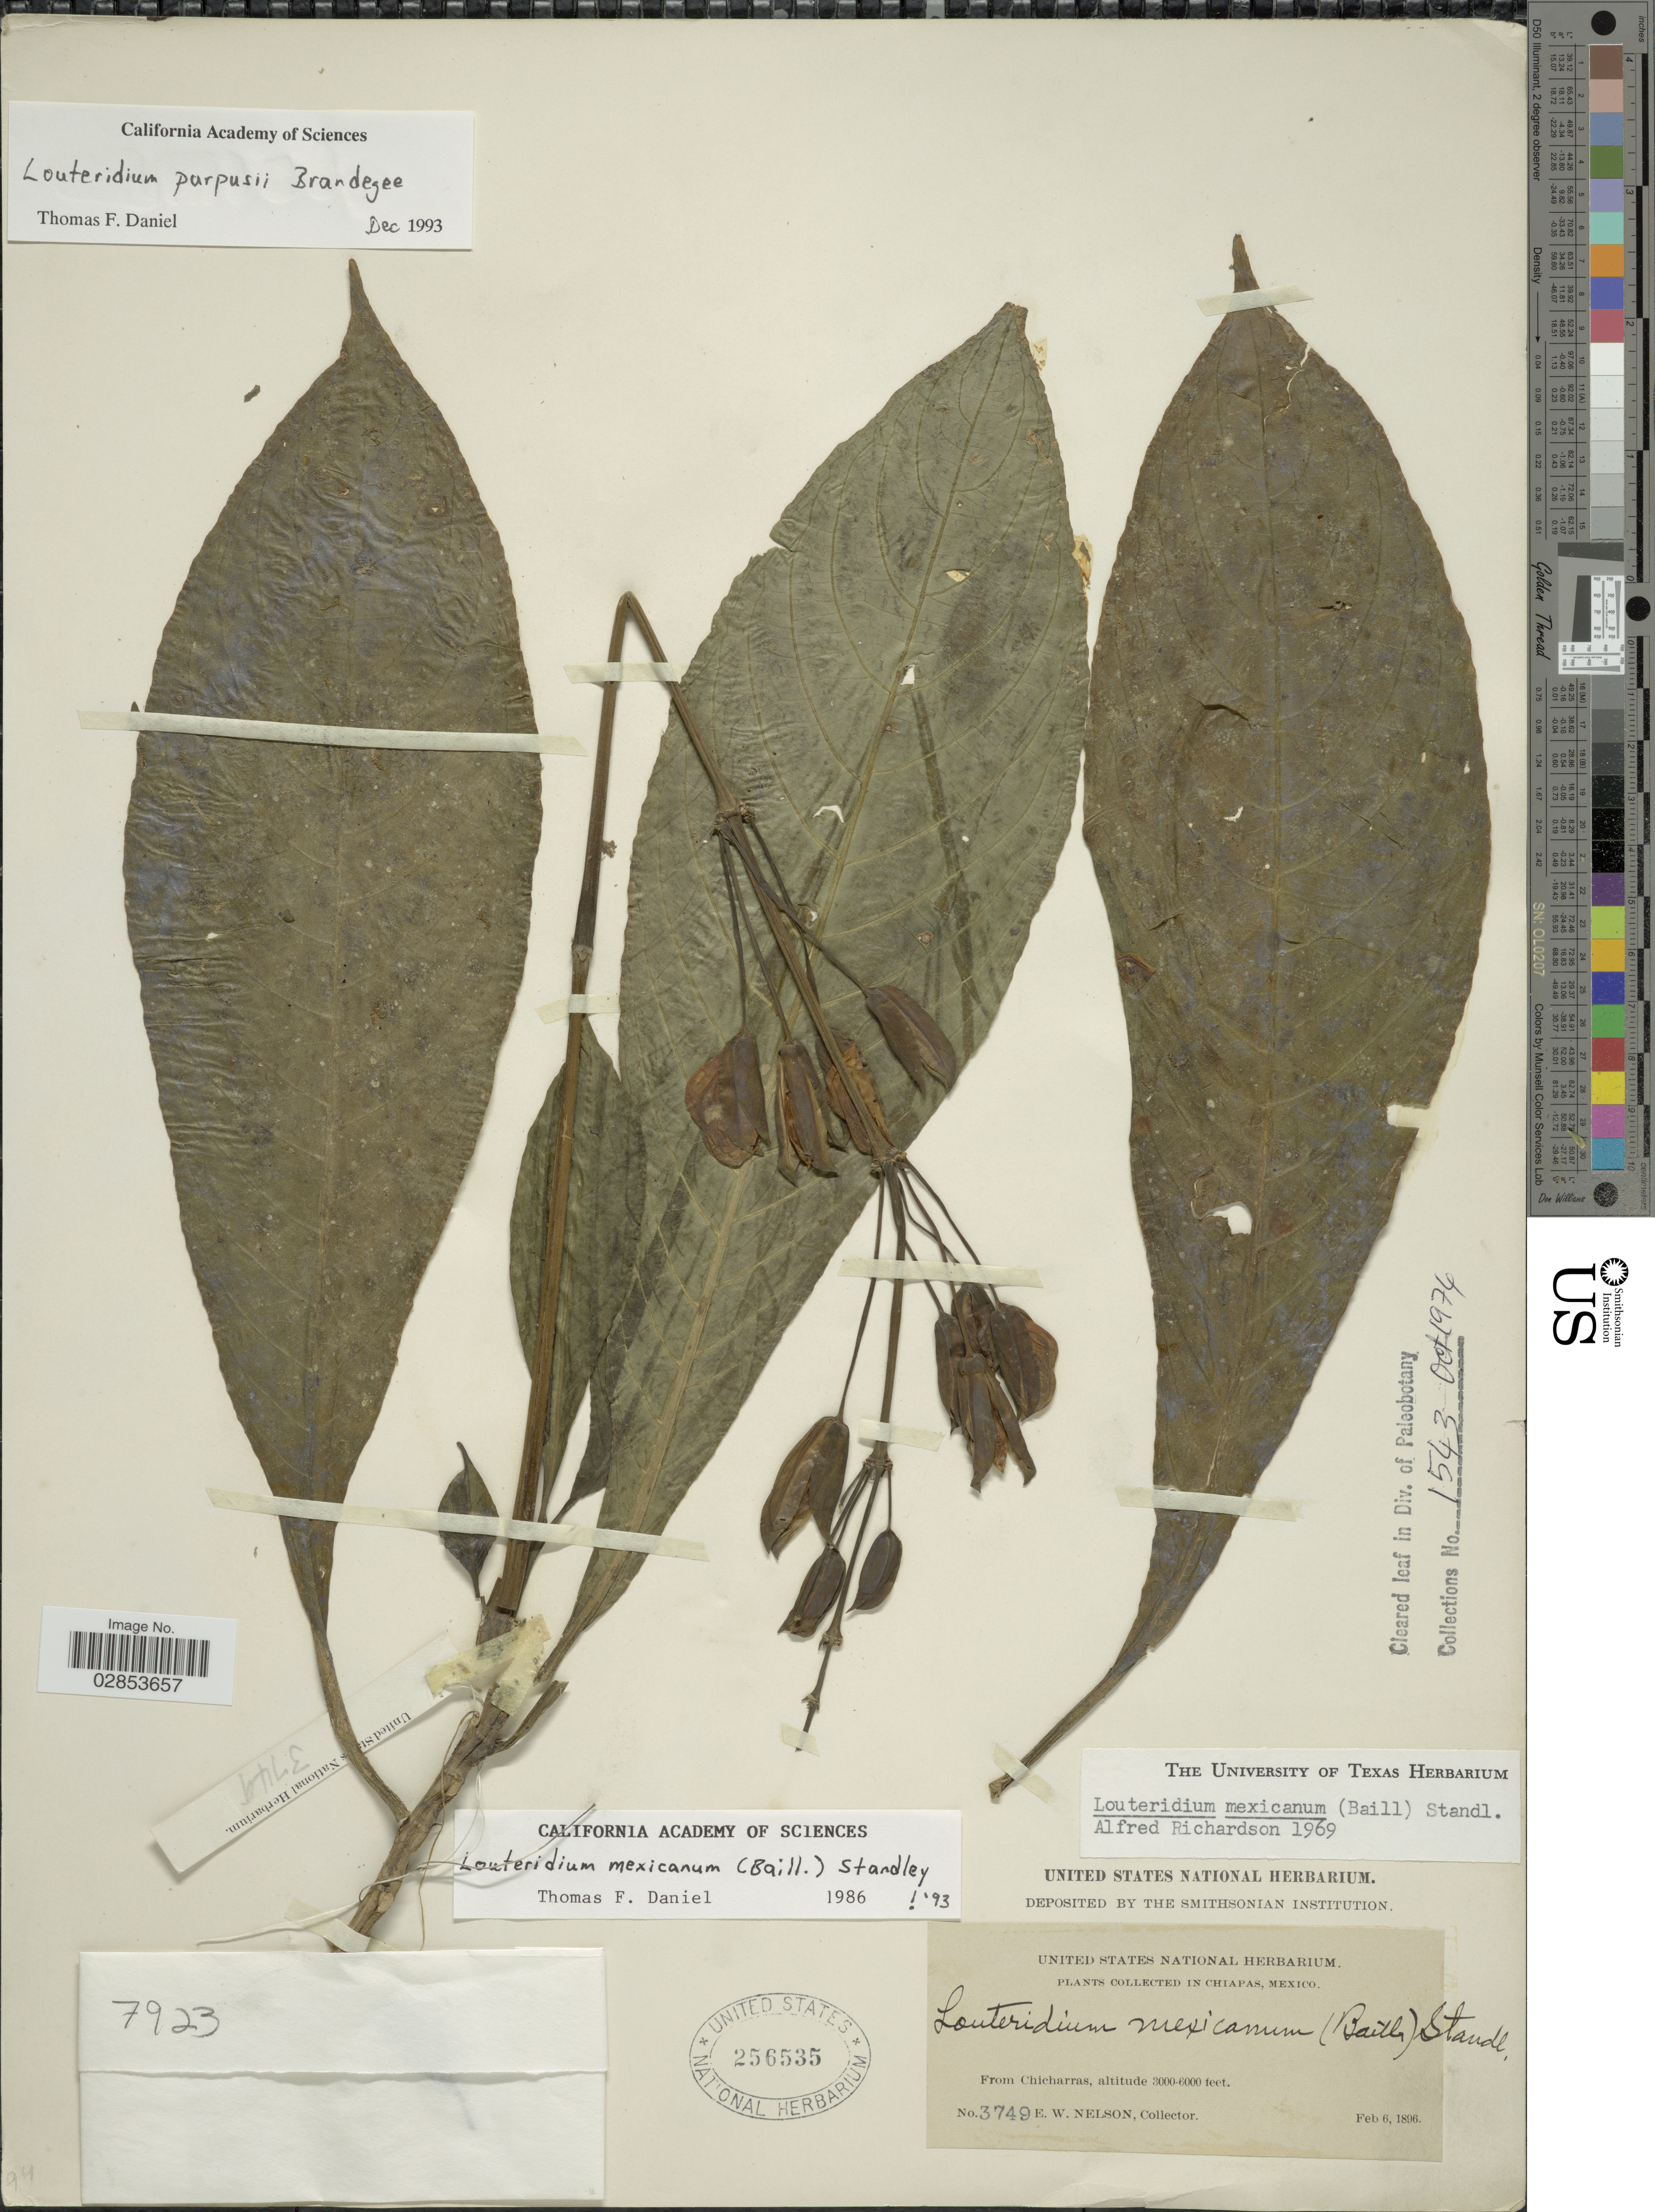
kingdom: Plantae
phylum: Tracheophyta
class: Magnoliopsida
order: Lamiales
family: Acanthaceae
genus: Louteridium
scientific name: Louteridium purpusii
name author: Brandegee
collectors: E. W. Nelson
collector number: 3749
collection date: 1896-02-06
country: Mexico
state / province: Chiapas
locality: From Chicharras.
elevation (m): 914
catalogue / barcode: US 256535